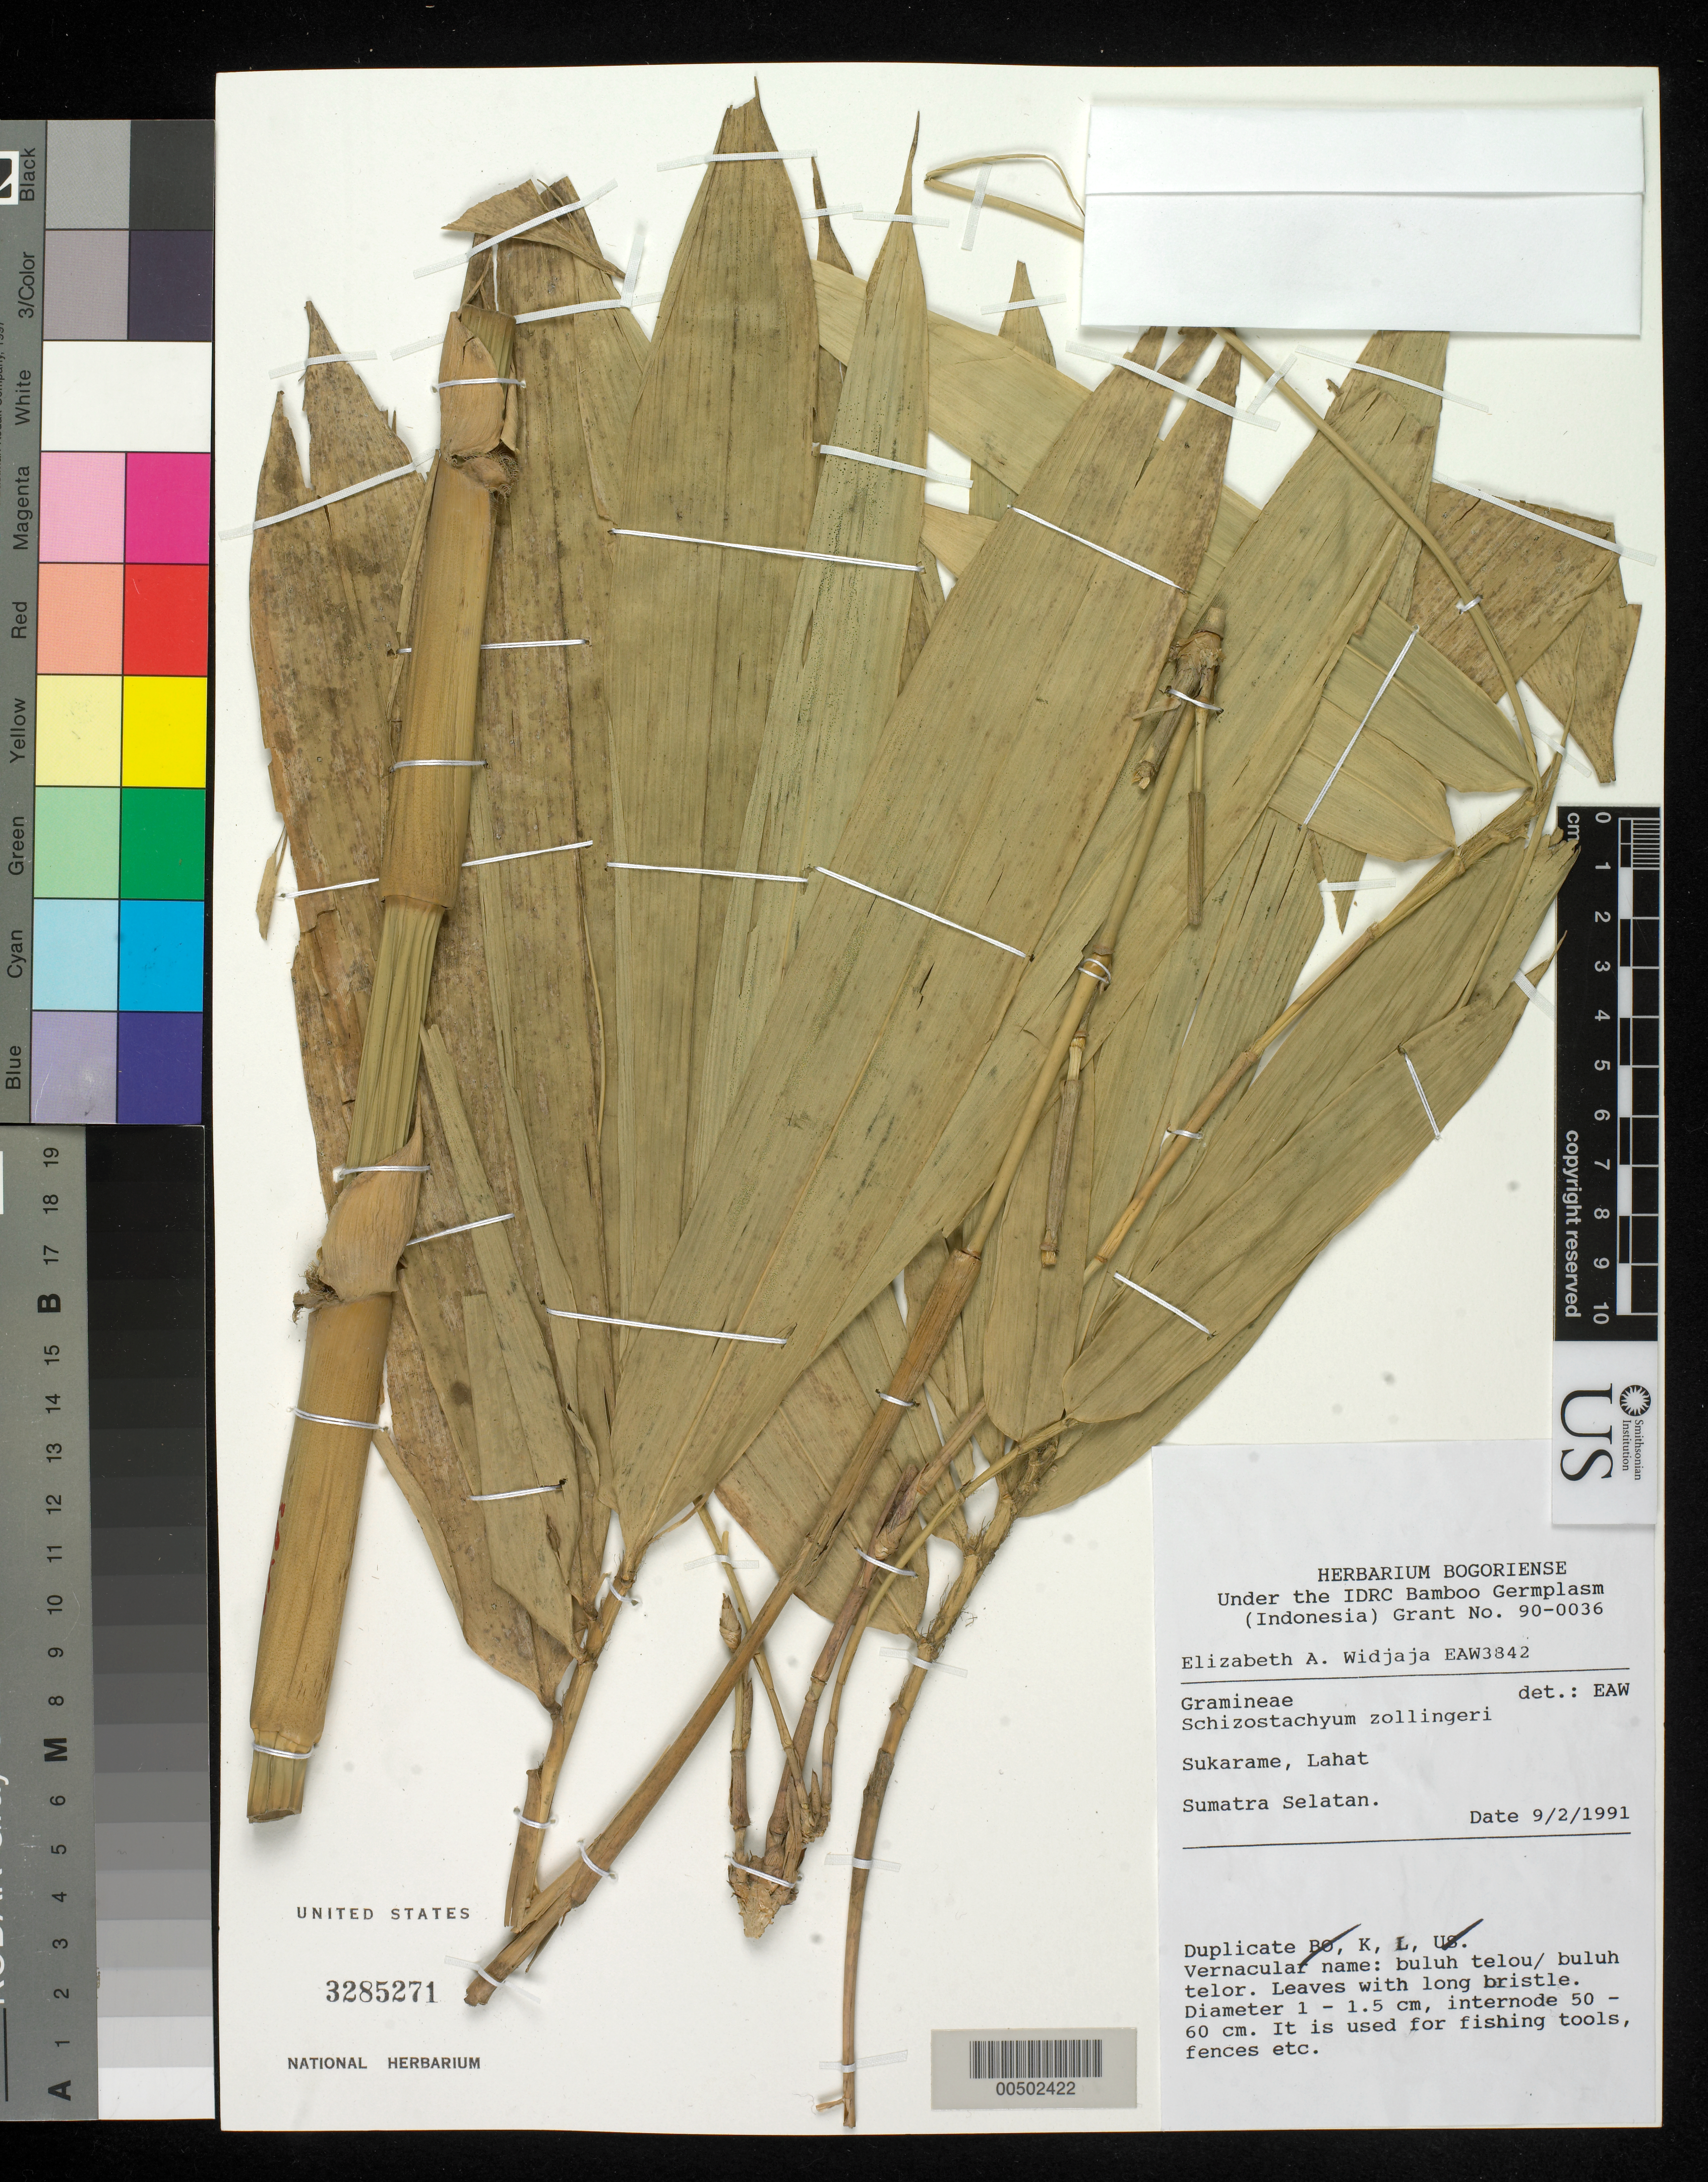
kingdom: Plantae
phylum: Tracheophyta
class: Liliopsida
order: Poales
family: Poaceae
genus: Schizostachyum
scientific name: Schizostachyum zollingeri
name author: Steud.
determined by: Widjaja, E. A.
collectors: E. A. Widjaja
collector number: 3842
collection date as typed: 09 Feb 1991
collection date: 1991-02-09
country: Indonesia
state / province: Sulawesi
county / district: Sulawesi Selatan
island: Sulawesi [Celebes]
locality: Sukarame, Lahat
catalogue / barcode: US 3285271